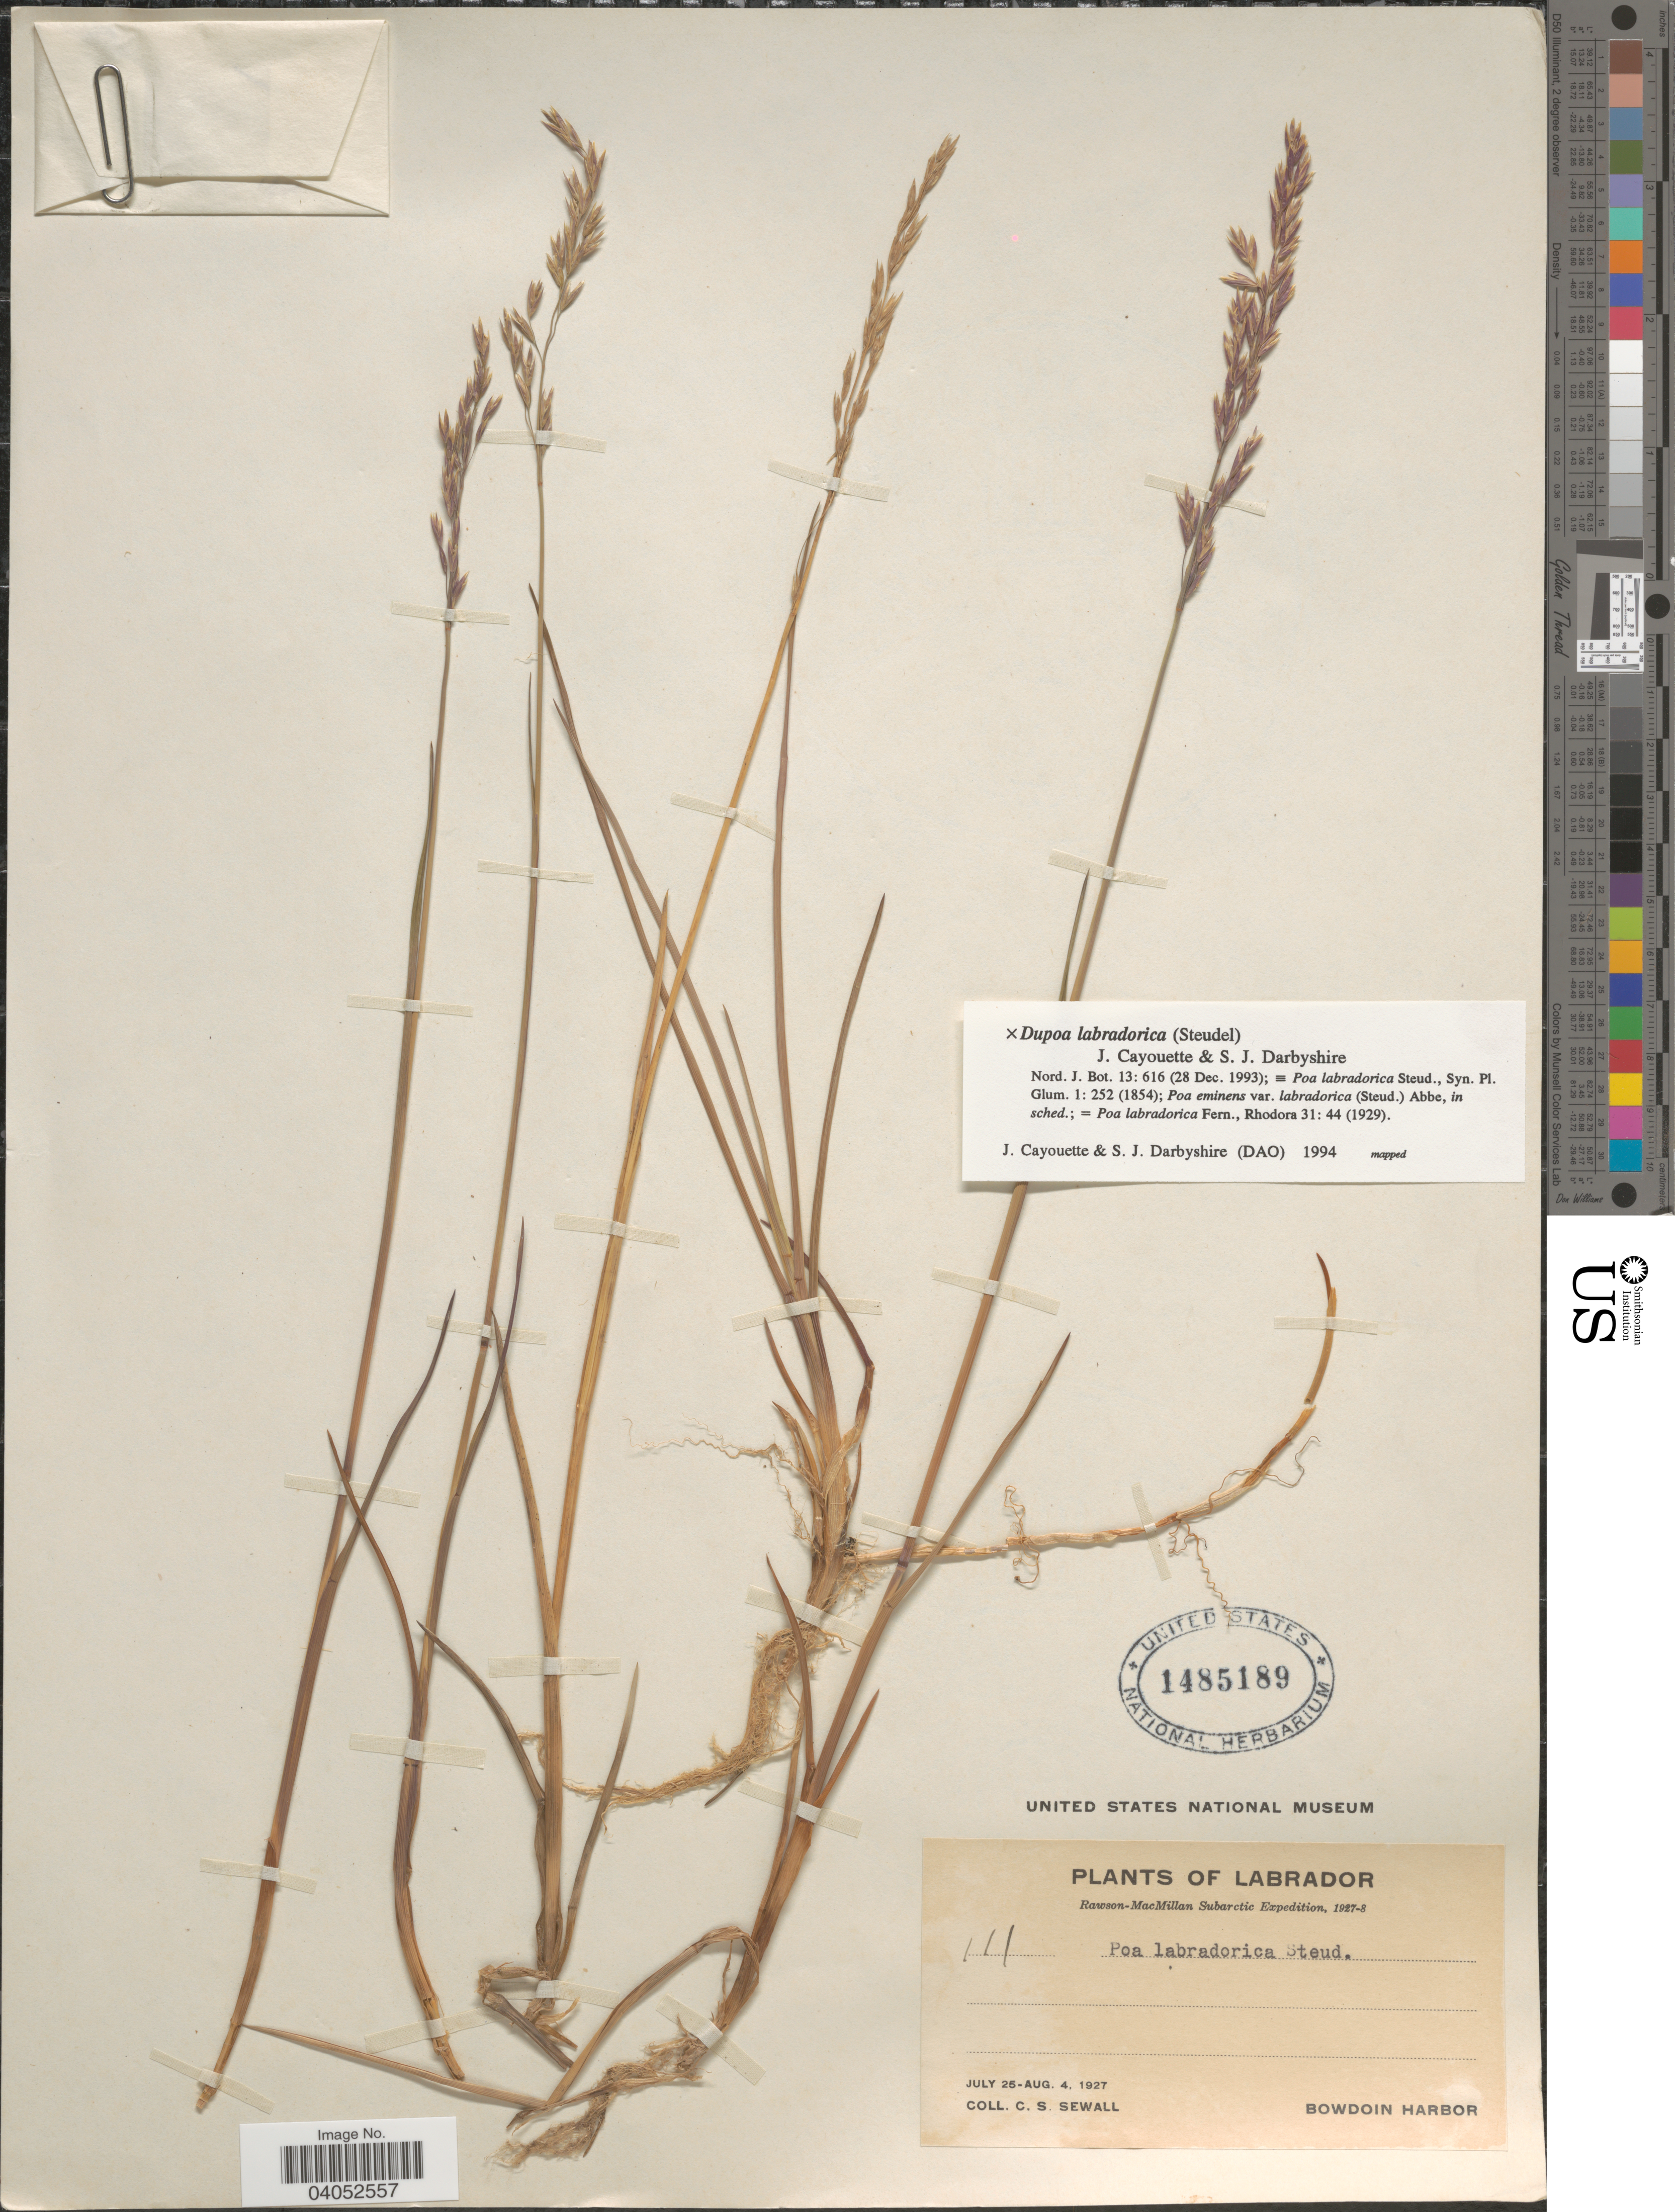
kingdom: Plantae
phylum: Tracheophyta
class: Liliopsida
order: Poales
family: Poaceae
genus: Dupontopoa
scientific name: Dupontopoa labradorica ined.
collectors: C. Sewall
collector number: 111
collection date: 1927-07-25/1927-08-04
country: Canada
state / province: Newfoundland and Labrador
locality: Labrador. Bowdoin Harbor.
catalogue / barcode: US 1485189